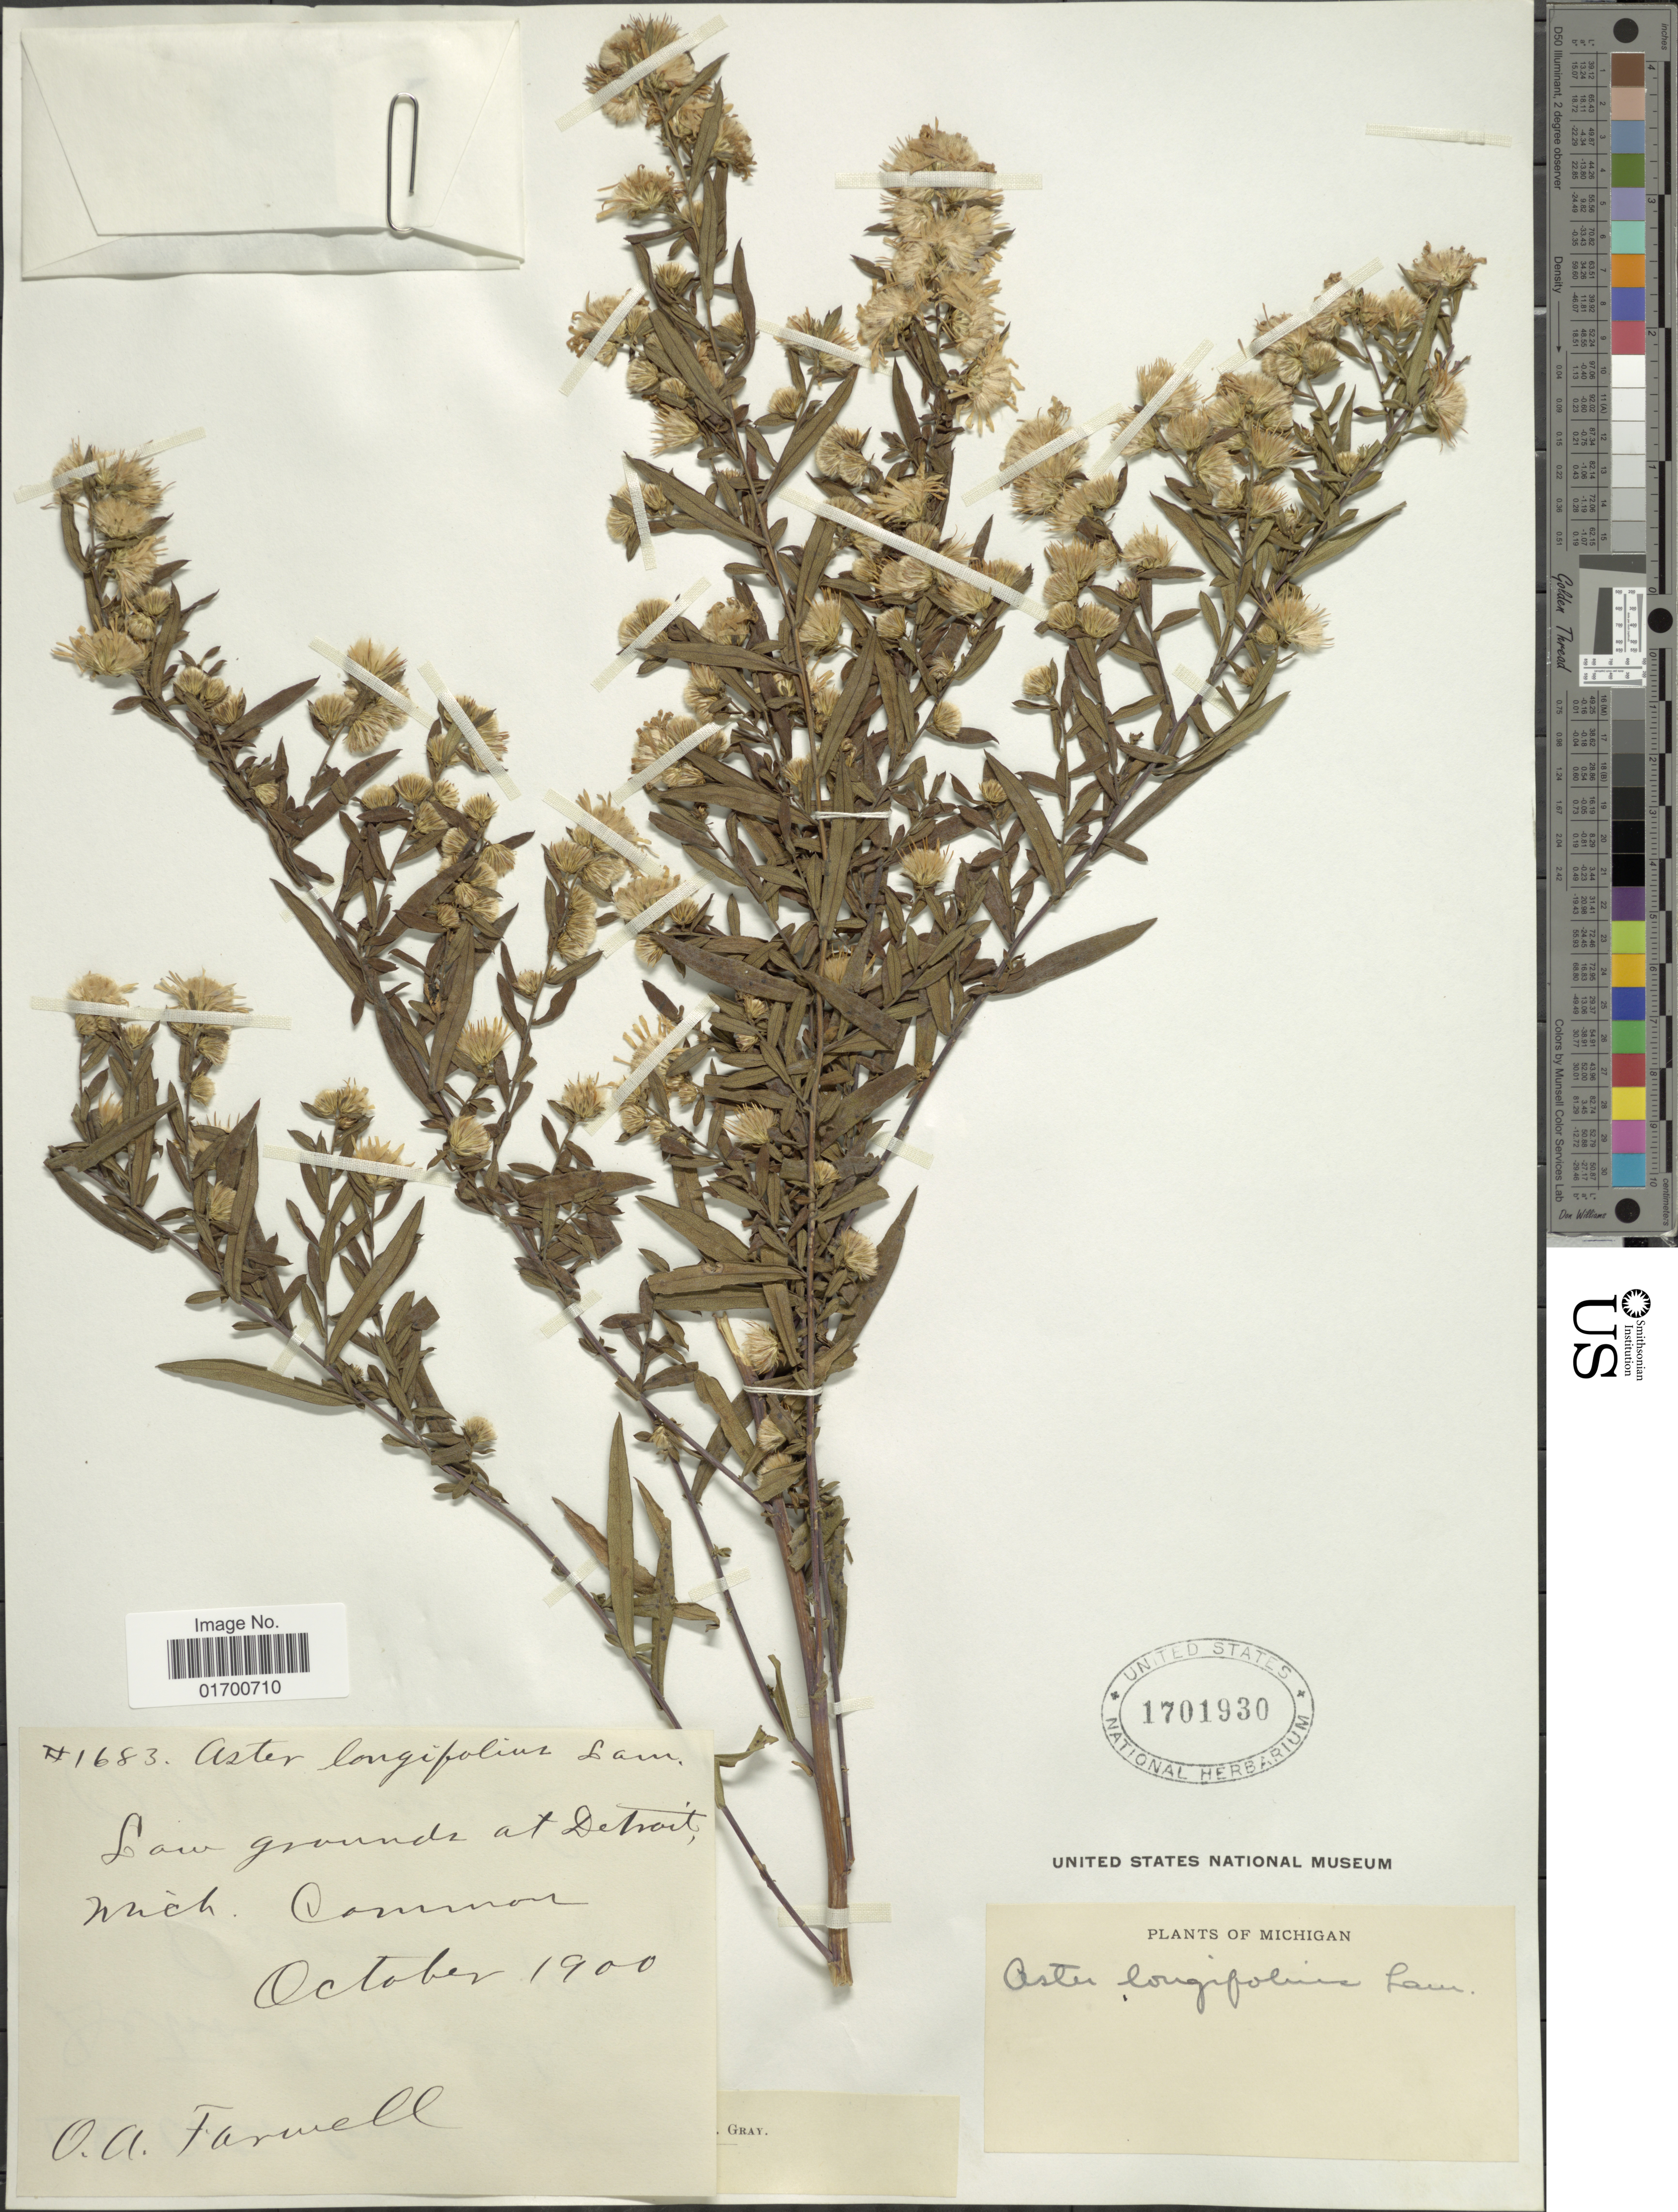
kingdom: Plantae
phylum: Tracheophyta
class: Magnoliopsida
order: Asterales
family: Asteraceae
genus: Symphyotrichum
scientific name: Symphyotrichum longifolium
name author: (Lam.) G.L. Nesom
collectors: O. Farwell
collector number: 1683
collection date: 1900-10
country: United States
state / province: Michigan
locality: Low grounds at Detroit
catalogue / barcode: US 1701930